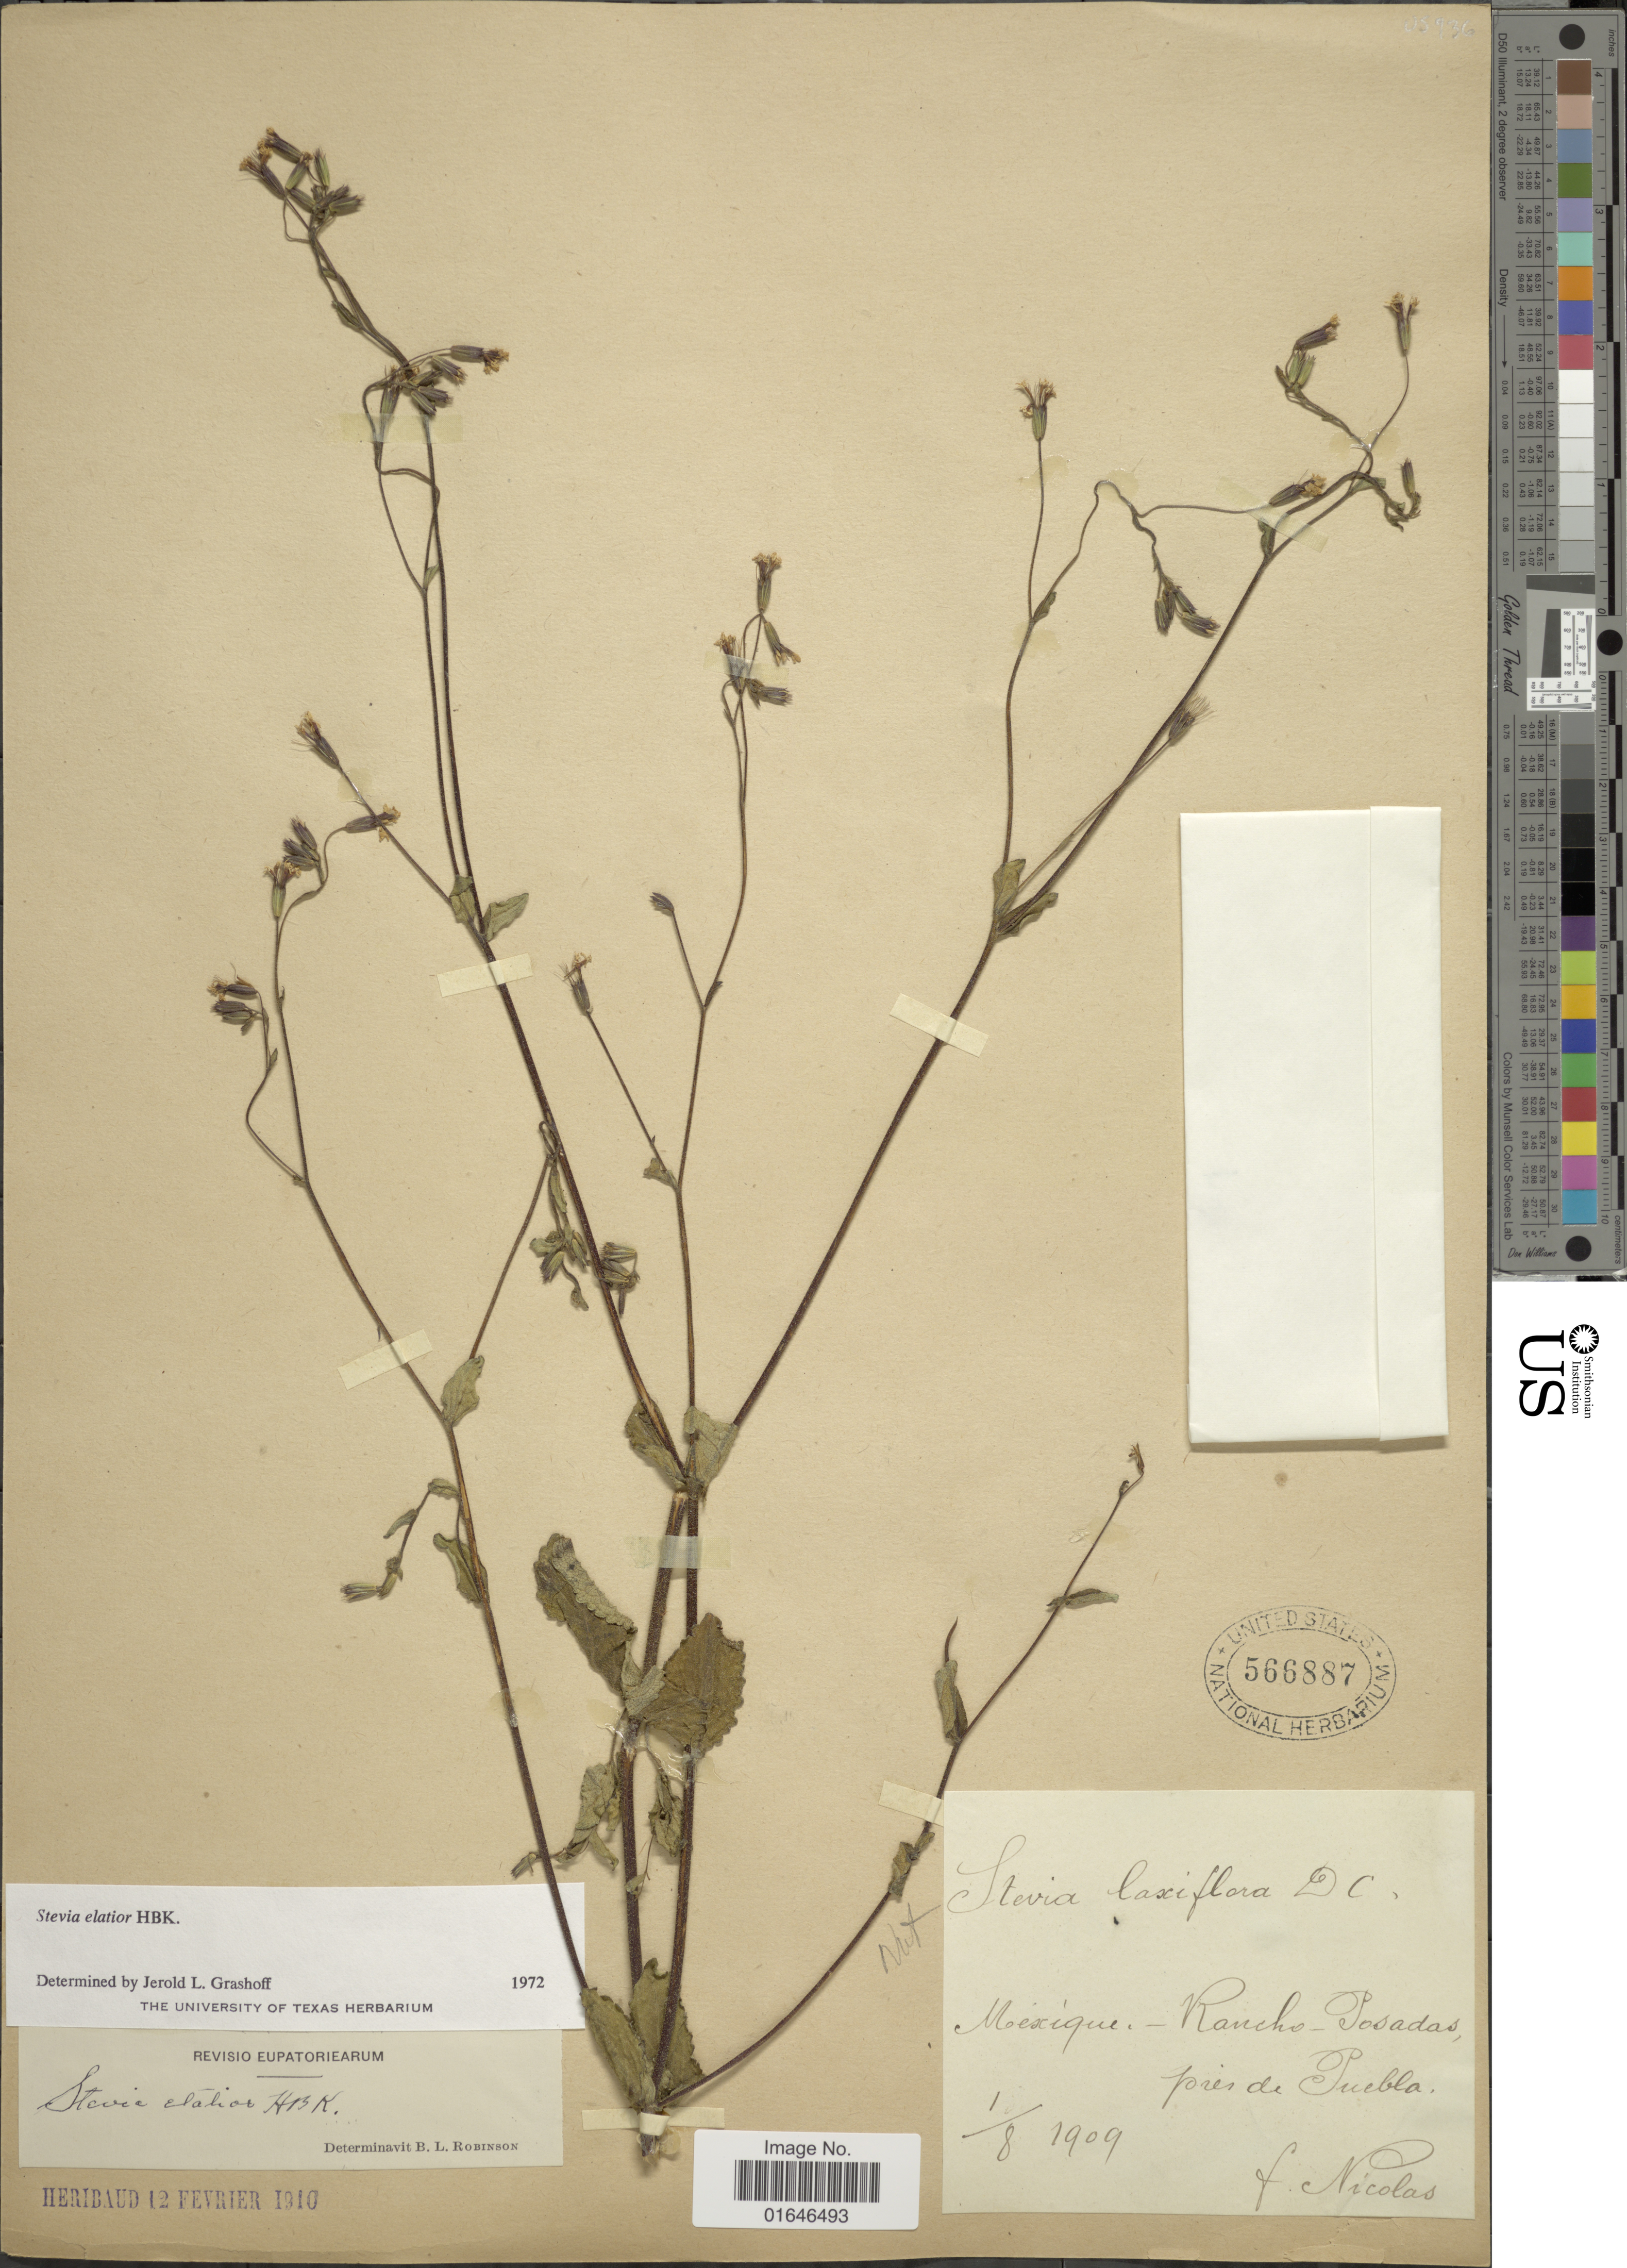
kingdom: Plantae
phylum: Tracheophyta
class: Magnoliopsida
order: Asterales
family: Asteraceae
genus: Stevia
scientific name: Stevia elatior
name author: Kunth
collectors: B. Nicolas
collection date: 1909-08-01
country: Mexico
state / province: Puebla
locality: Rancho - Posadas, pres de Puebla.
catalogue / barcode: US 566887